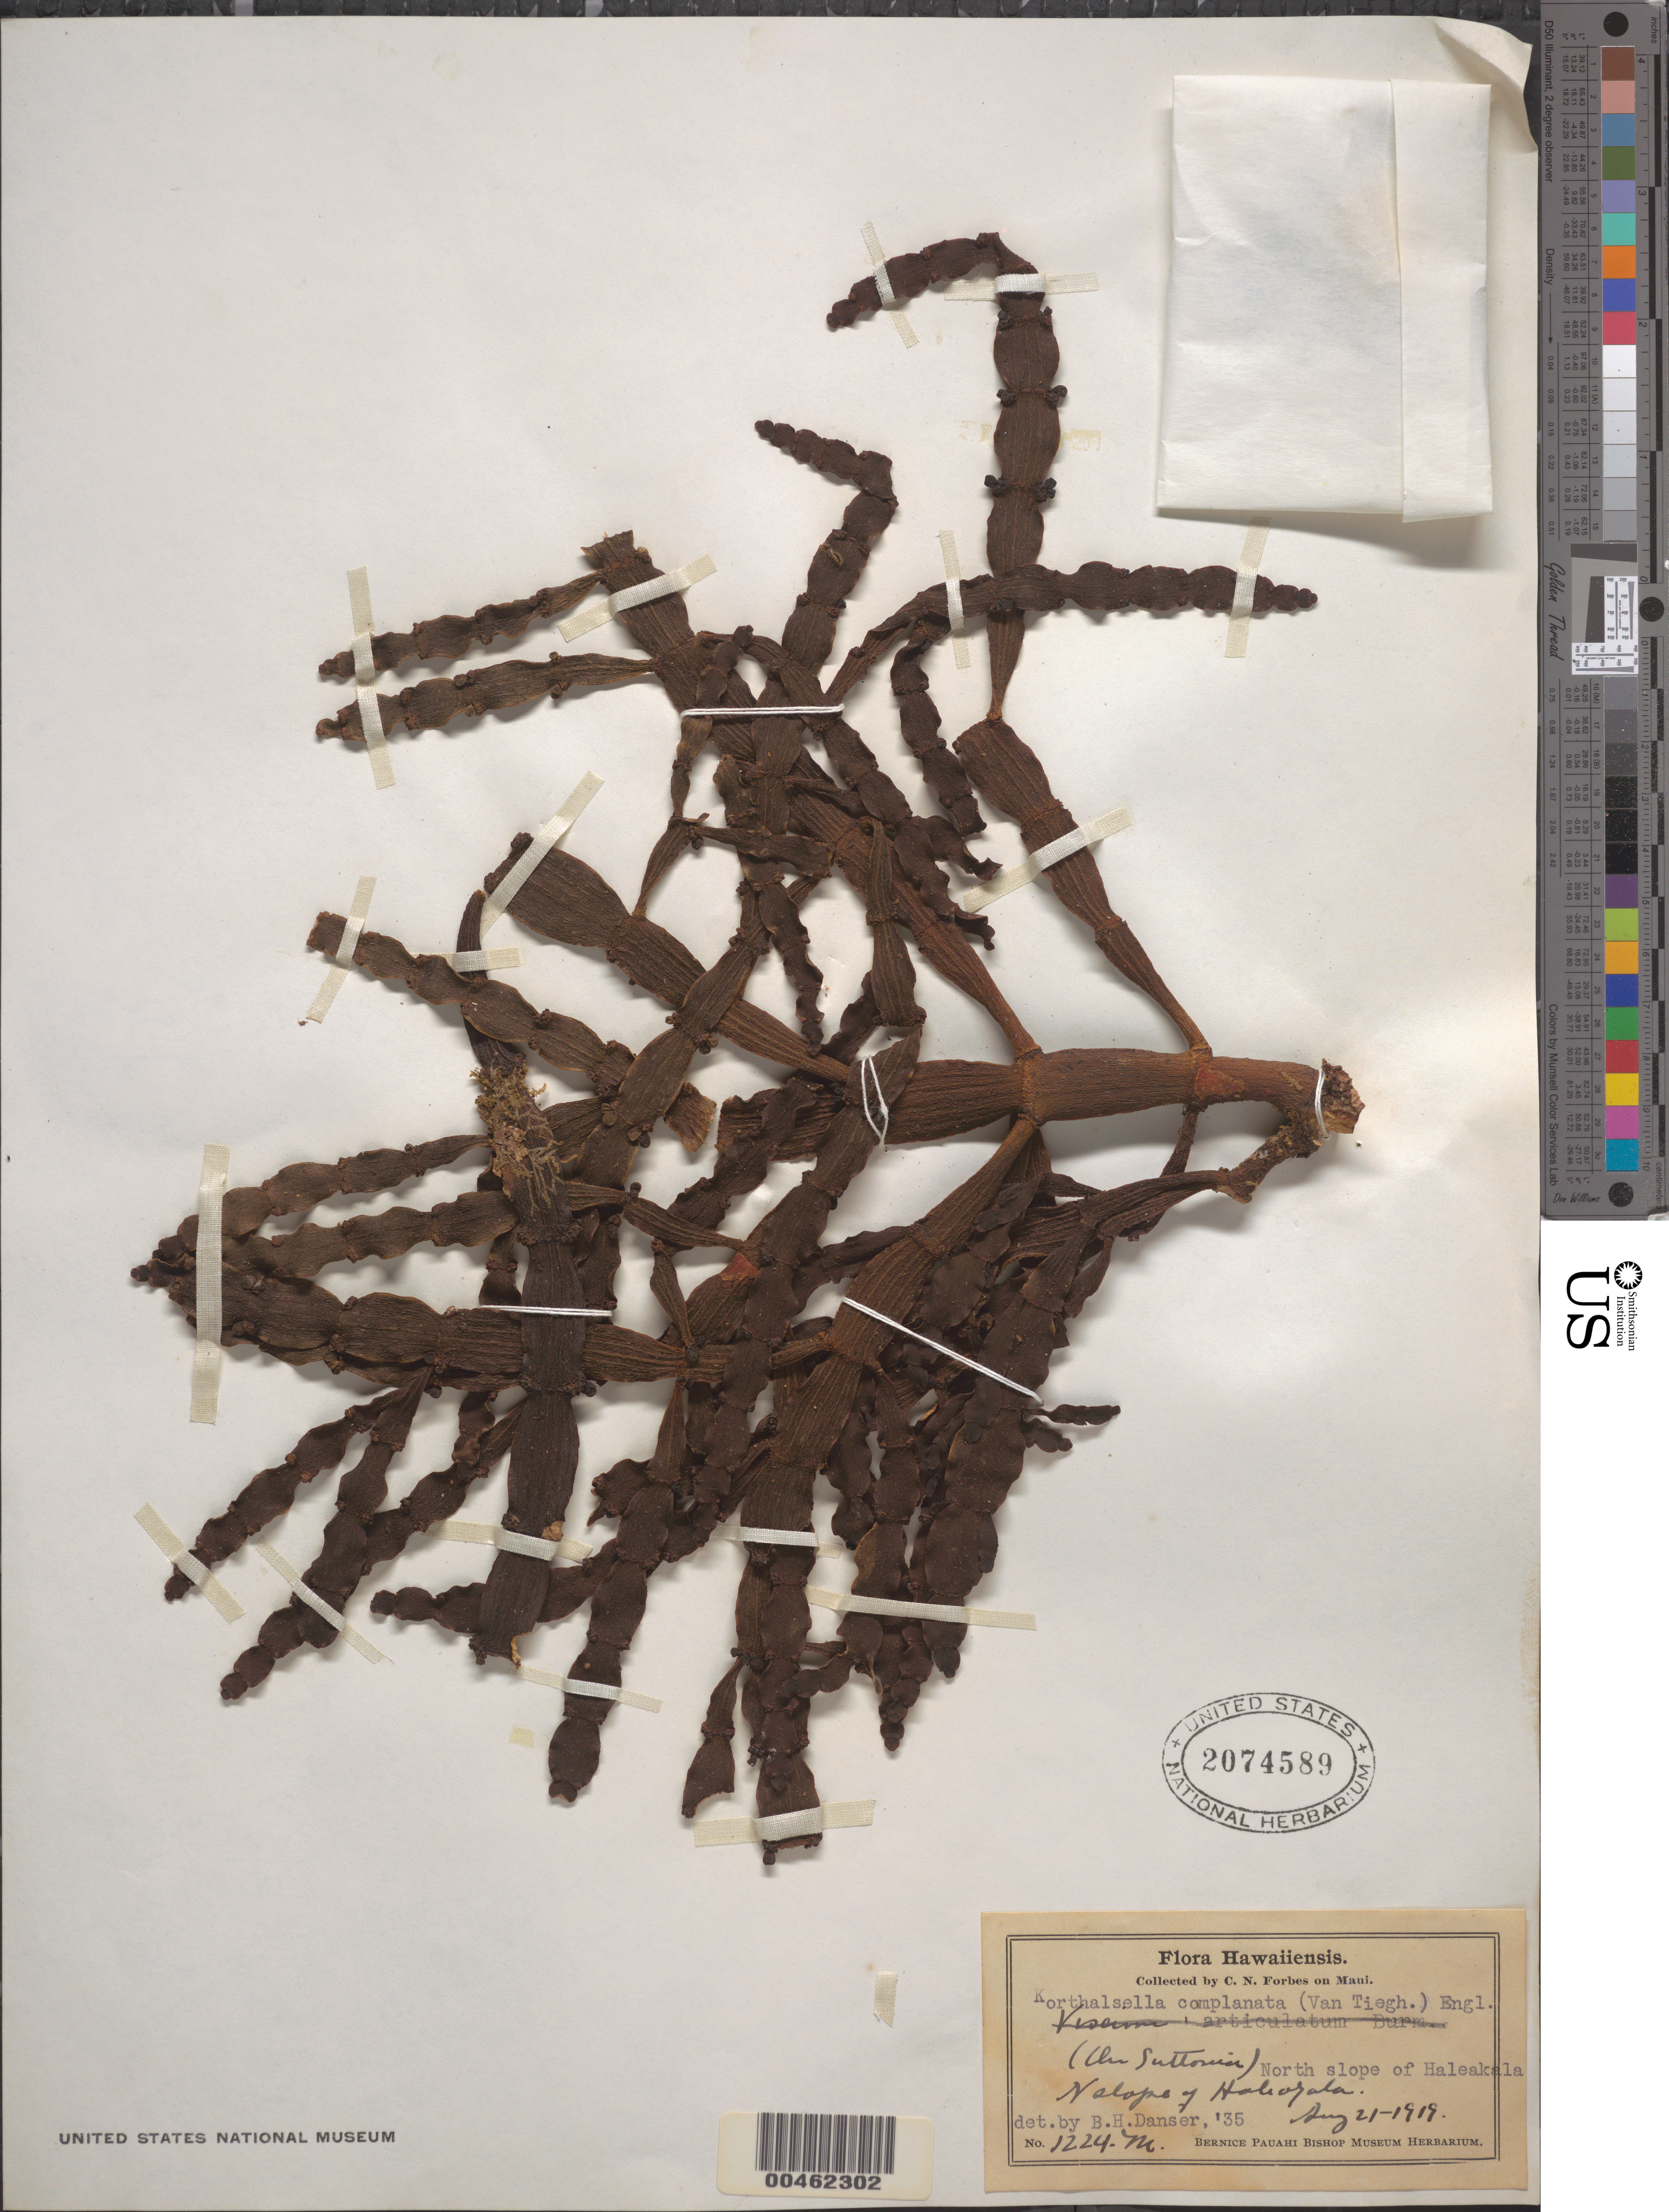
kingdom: Plantae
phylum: Tracheophyta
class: Magnoliopsida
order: Santalales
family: Viscaceae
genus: Korthalsella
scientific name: Korthalsella complanata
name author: (Tiegh.) Engl.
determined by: Danser, B. H.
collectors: C. N. Forbes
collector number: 1224.M.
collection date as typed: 21 Aug 1919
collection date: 1919-08-21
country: United States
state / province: Hawaii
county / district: Maui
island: Maui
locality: N slope of Haleakala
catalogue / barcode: US 2074589